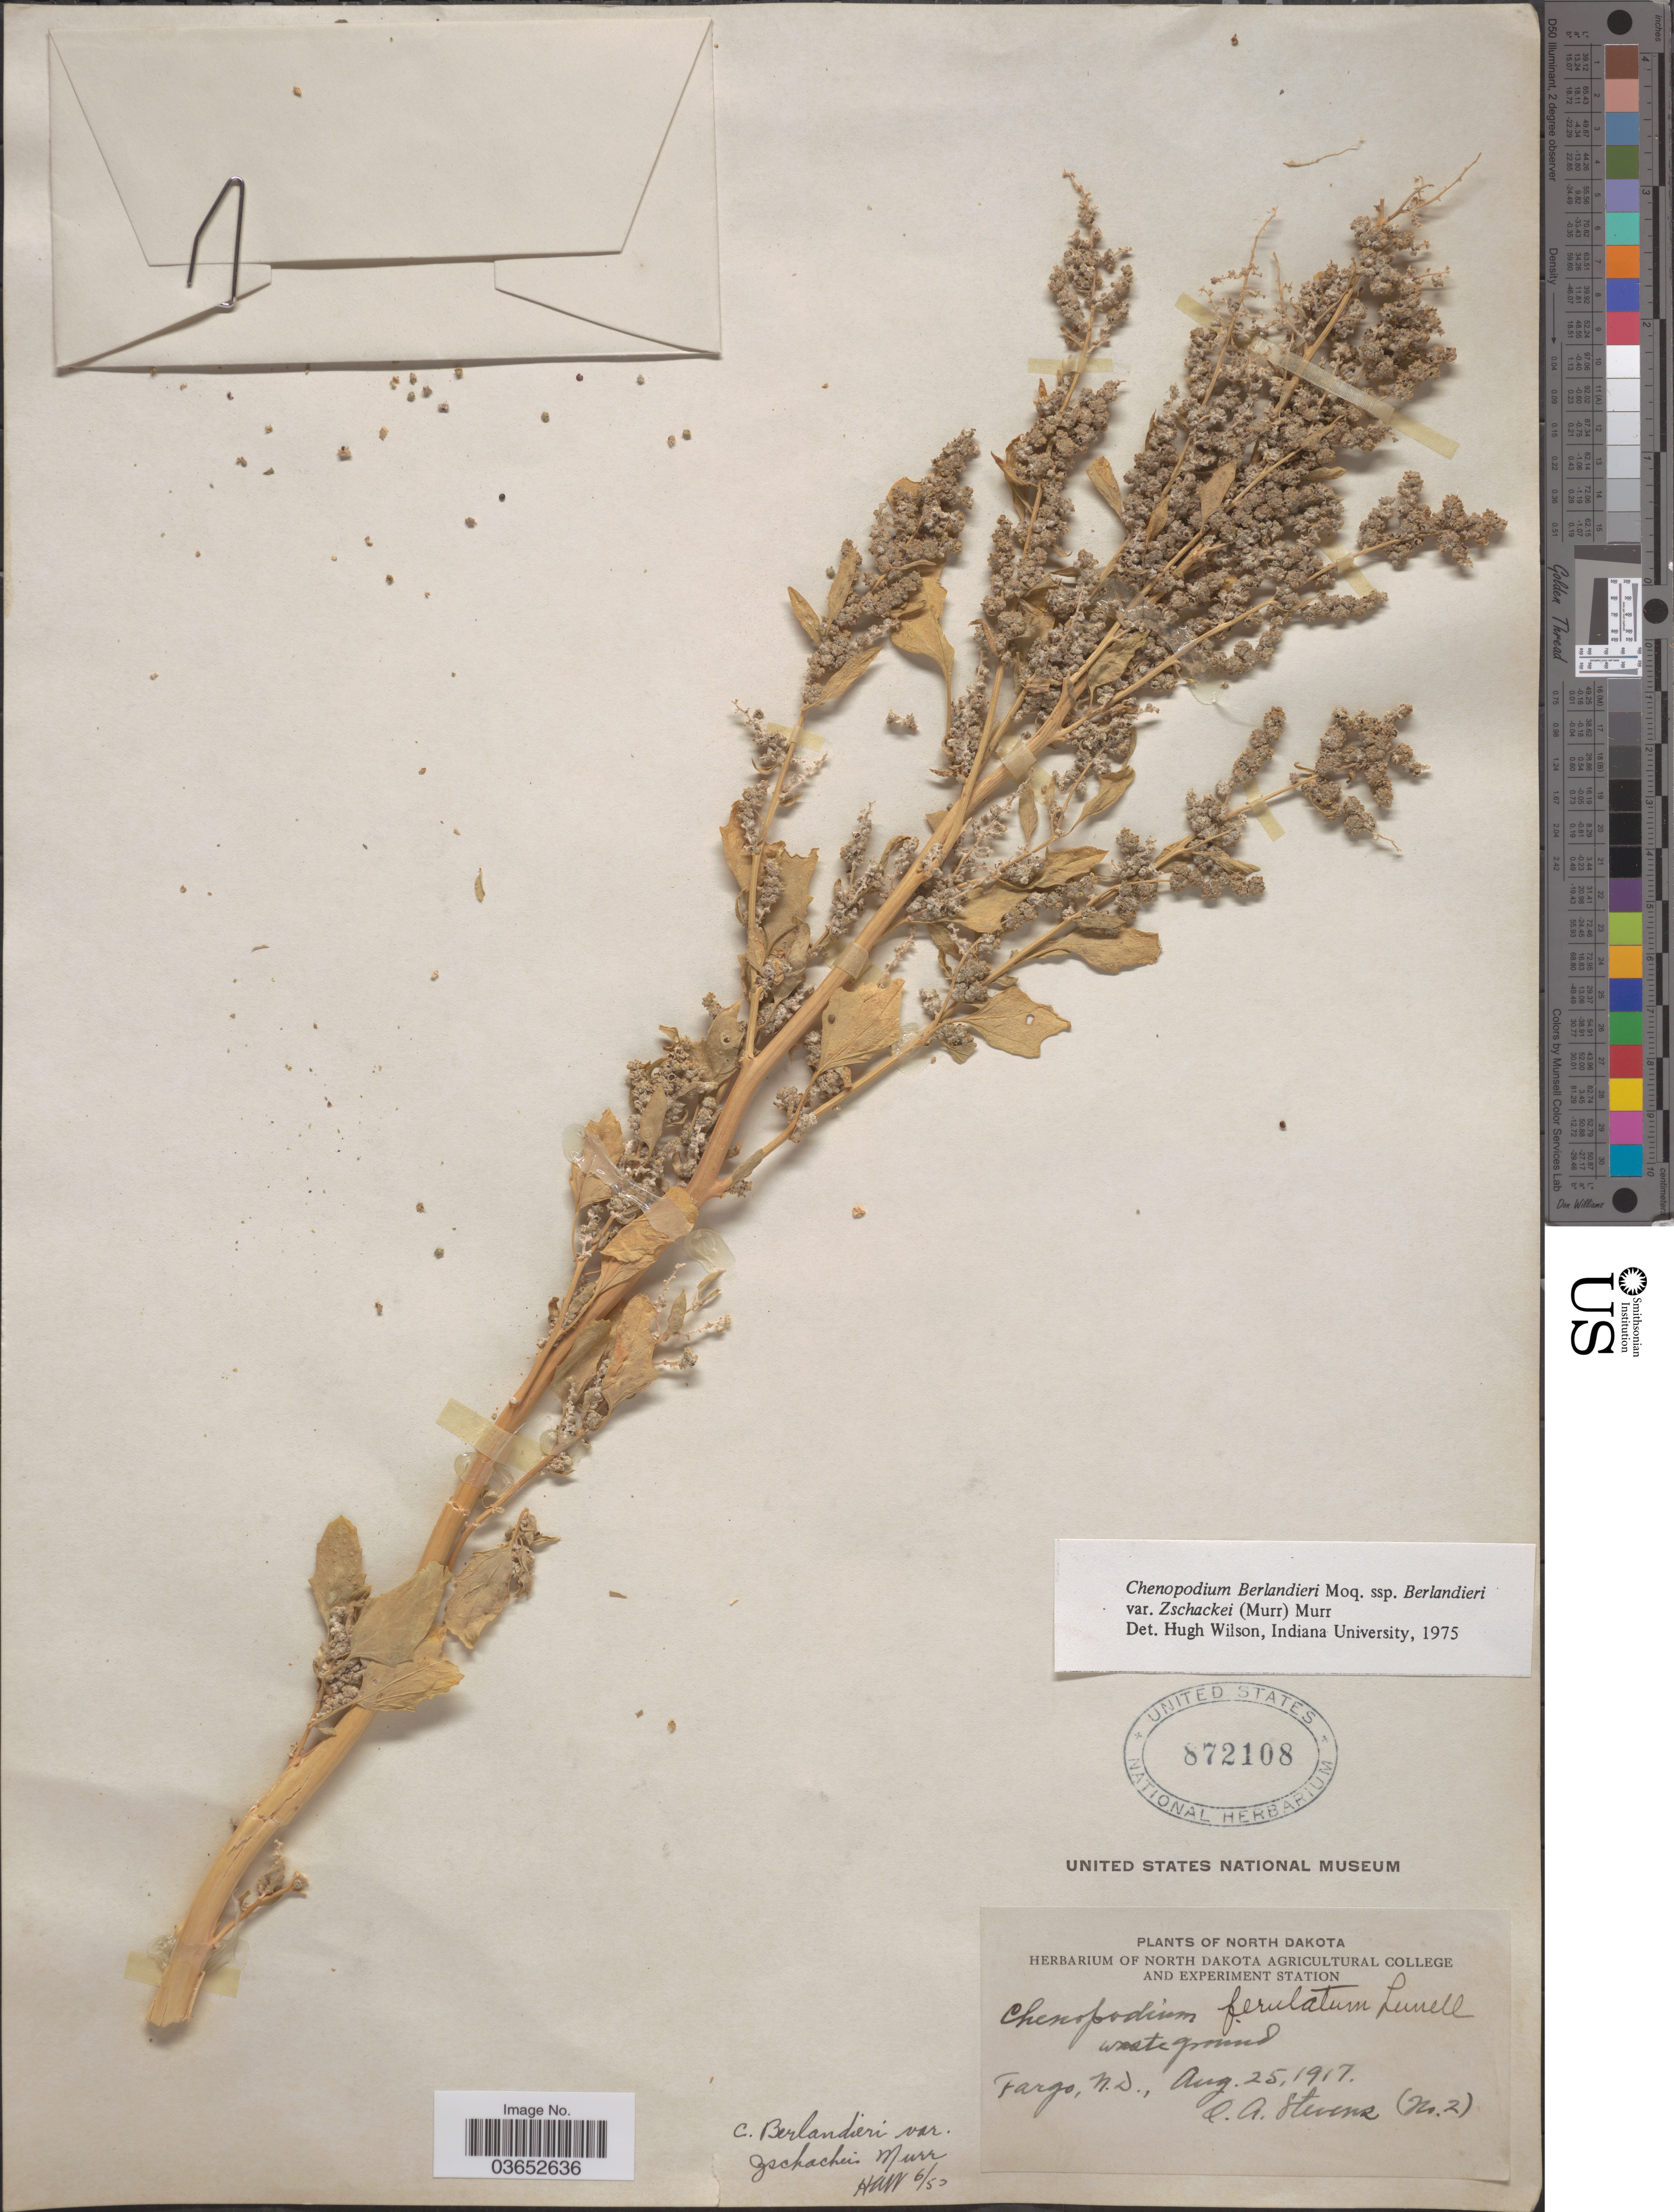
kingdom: Plantae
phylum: Tracheophyta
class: Magnoliopsida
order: Caryophyllales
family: Amaranthaceae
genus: Chenopodium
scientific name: Chenopodium berlandieri var. zschackei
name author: (Murr.) Murr.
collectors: O. A. Stevens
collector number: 2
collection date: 1917-08-25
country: United States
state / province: North Dakota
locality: Fargo.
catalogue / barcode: US 872108